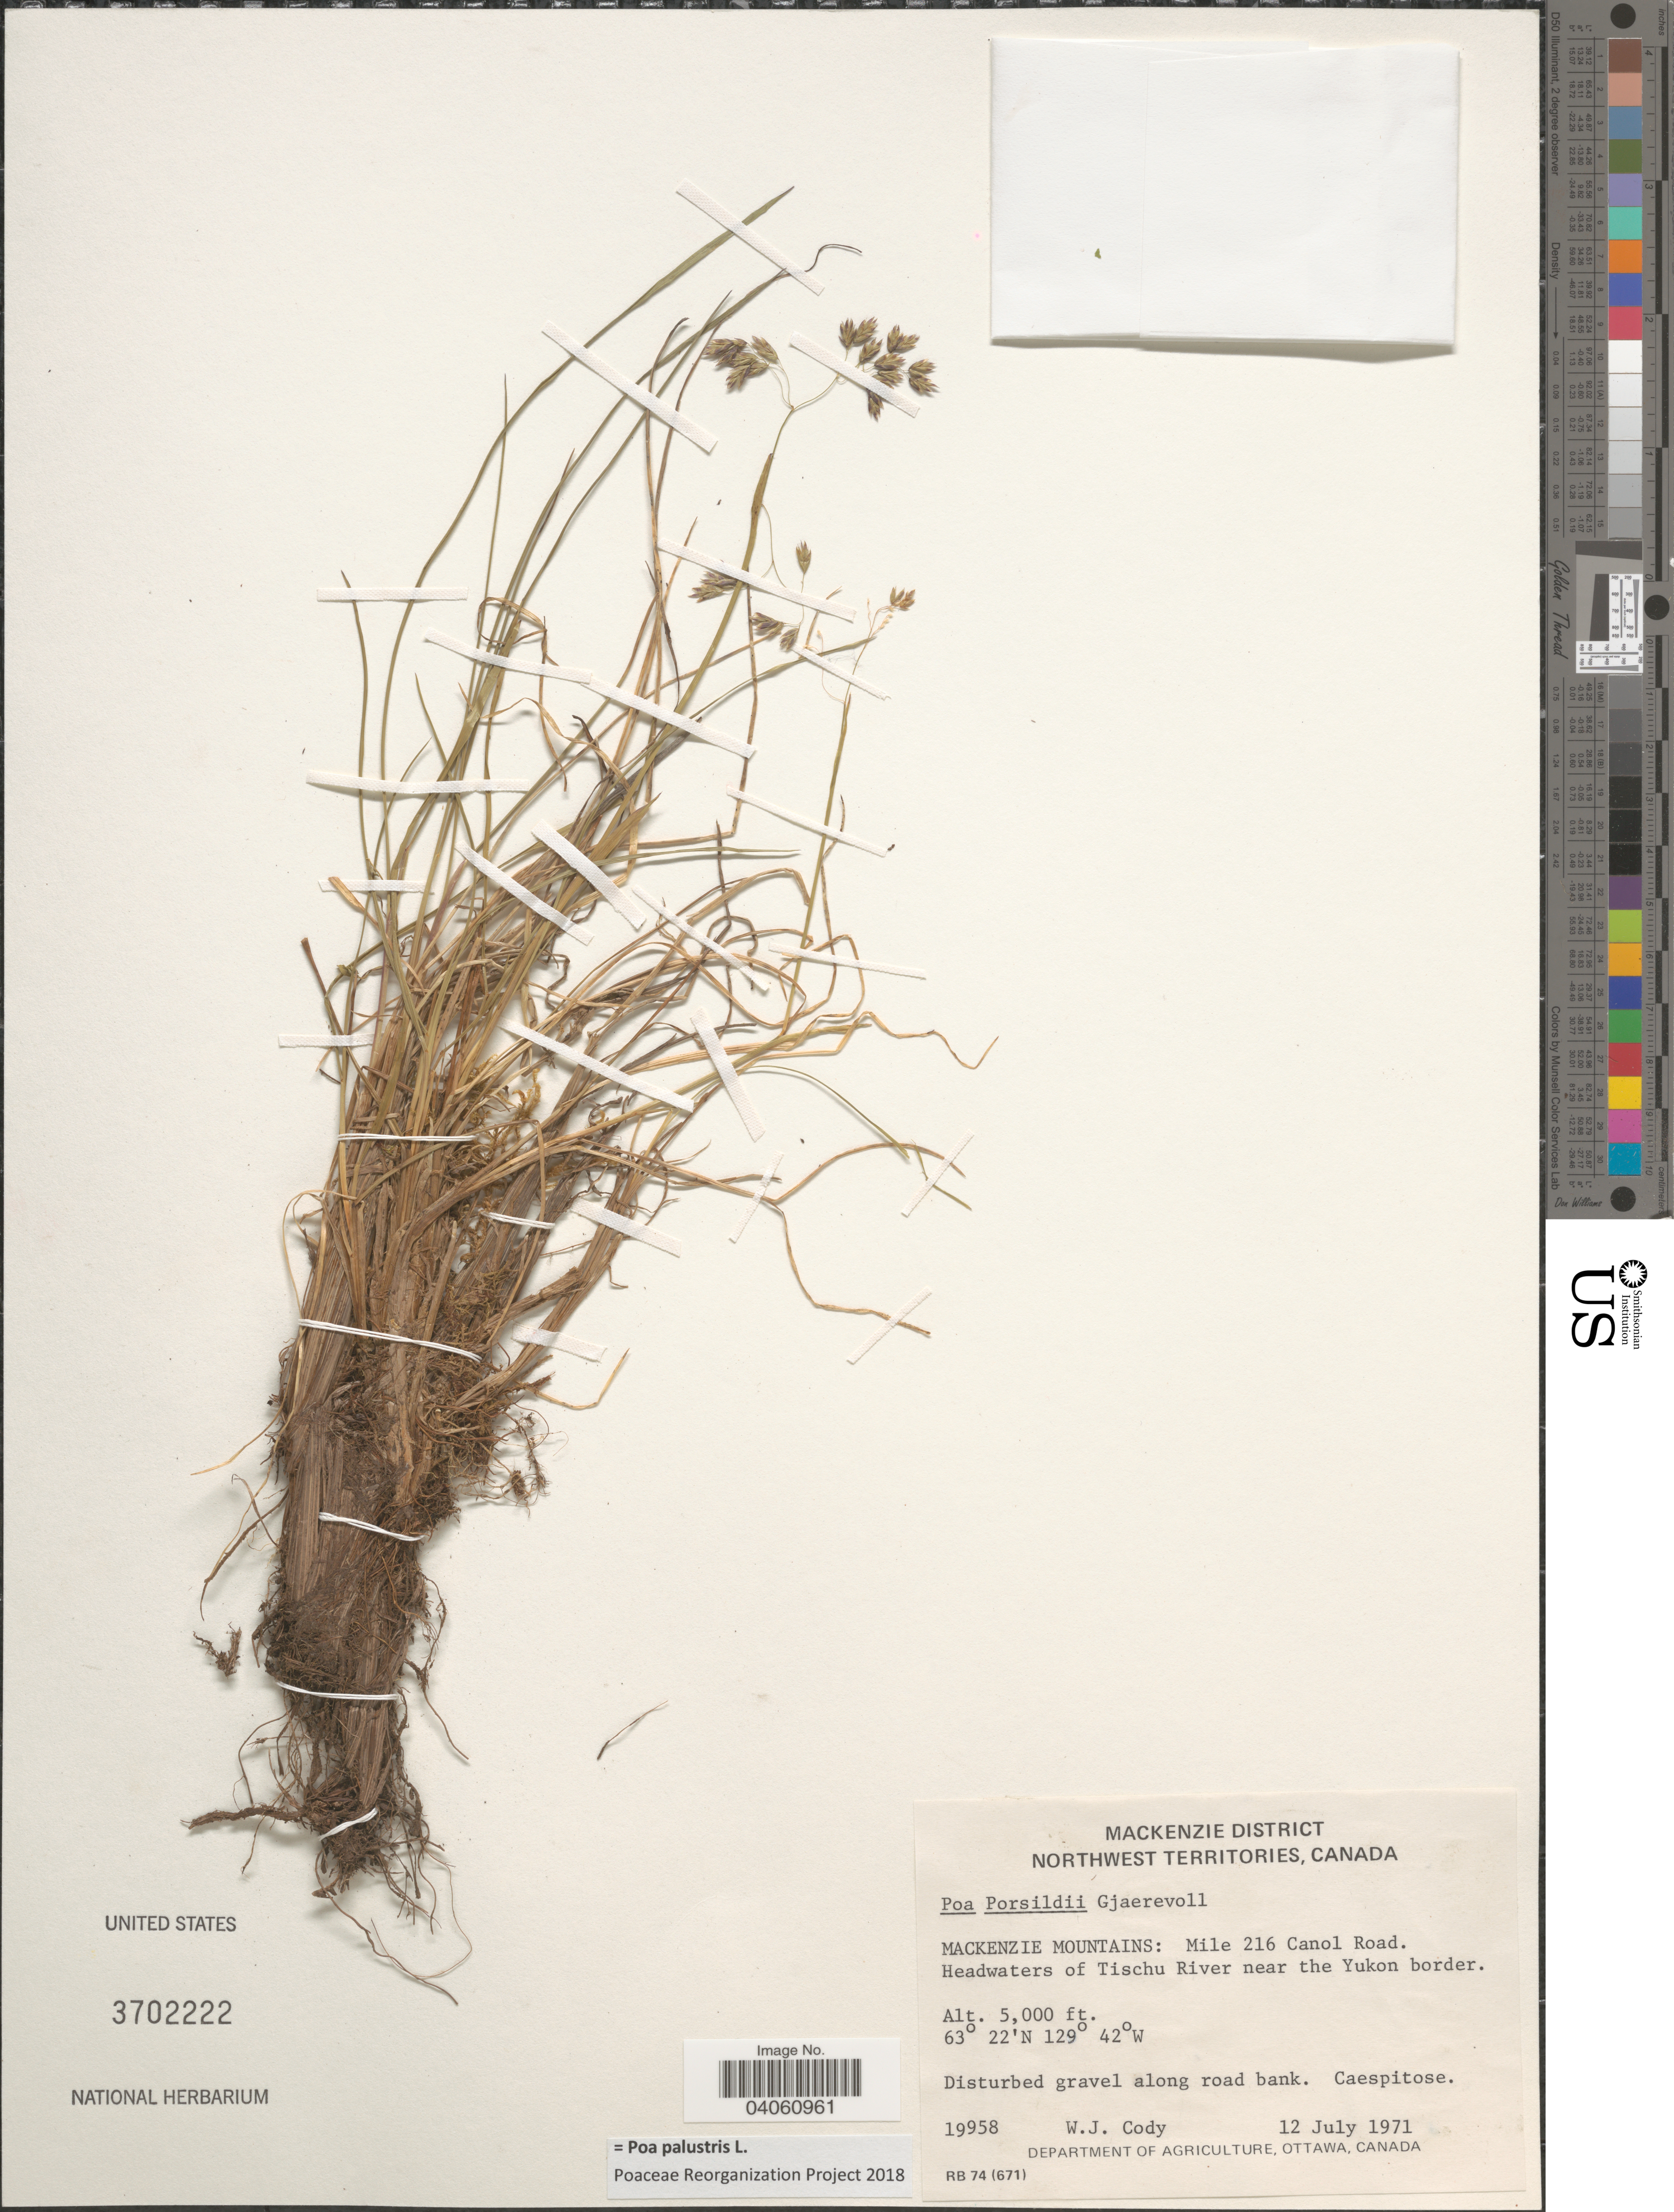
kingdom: Plantae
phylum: Tracheophyta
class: Liliopsida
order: Poales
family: Poaceae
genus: Poa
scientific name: Poa palustris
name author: L.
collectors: W. Cody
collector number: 19958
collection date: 1971-07-12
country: Canada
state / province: Northwest Territories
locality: Mackenzie District. Mackenzie Mountains: Mile 216 Canol Road. Headwaters of Tischu River near the Yukon border.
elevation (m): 1524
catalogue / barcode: US 3702222